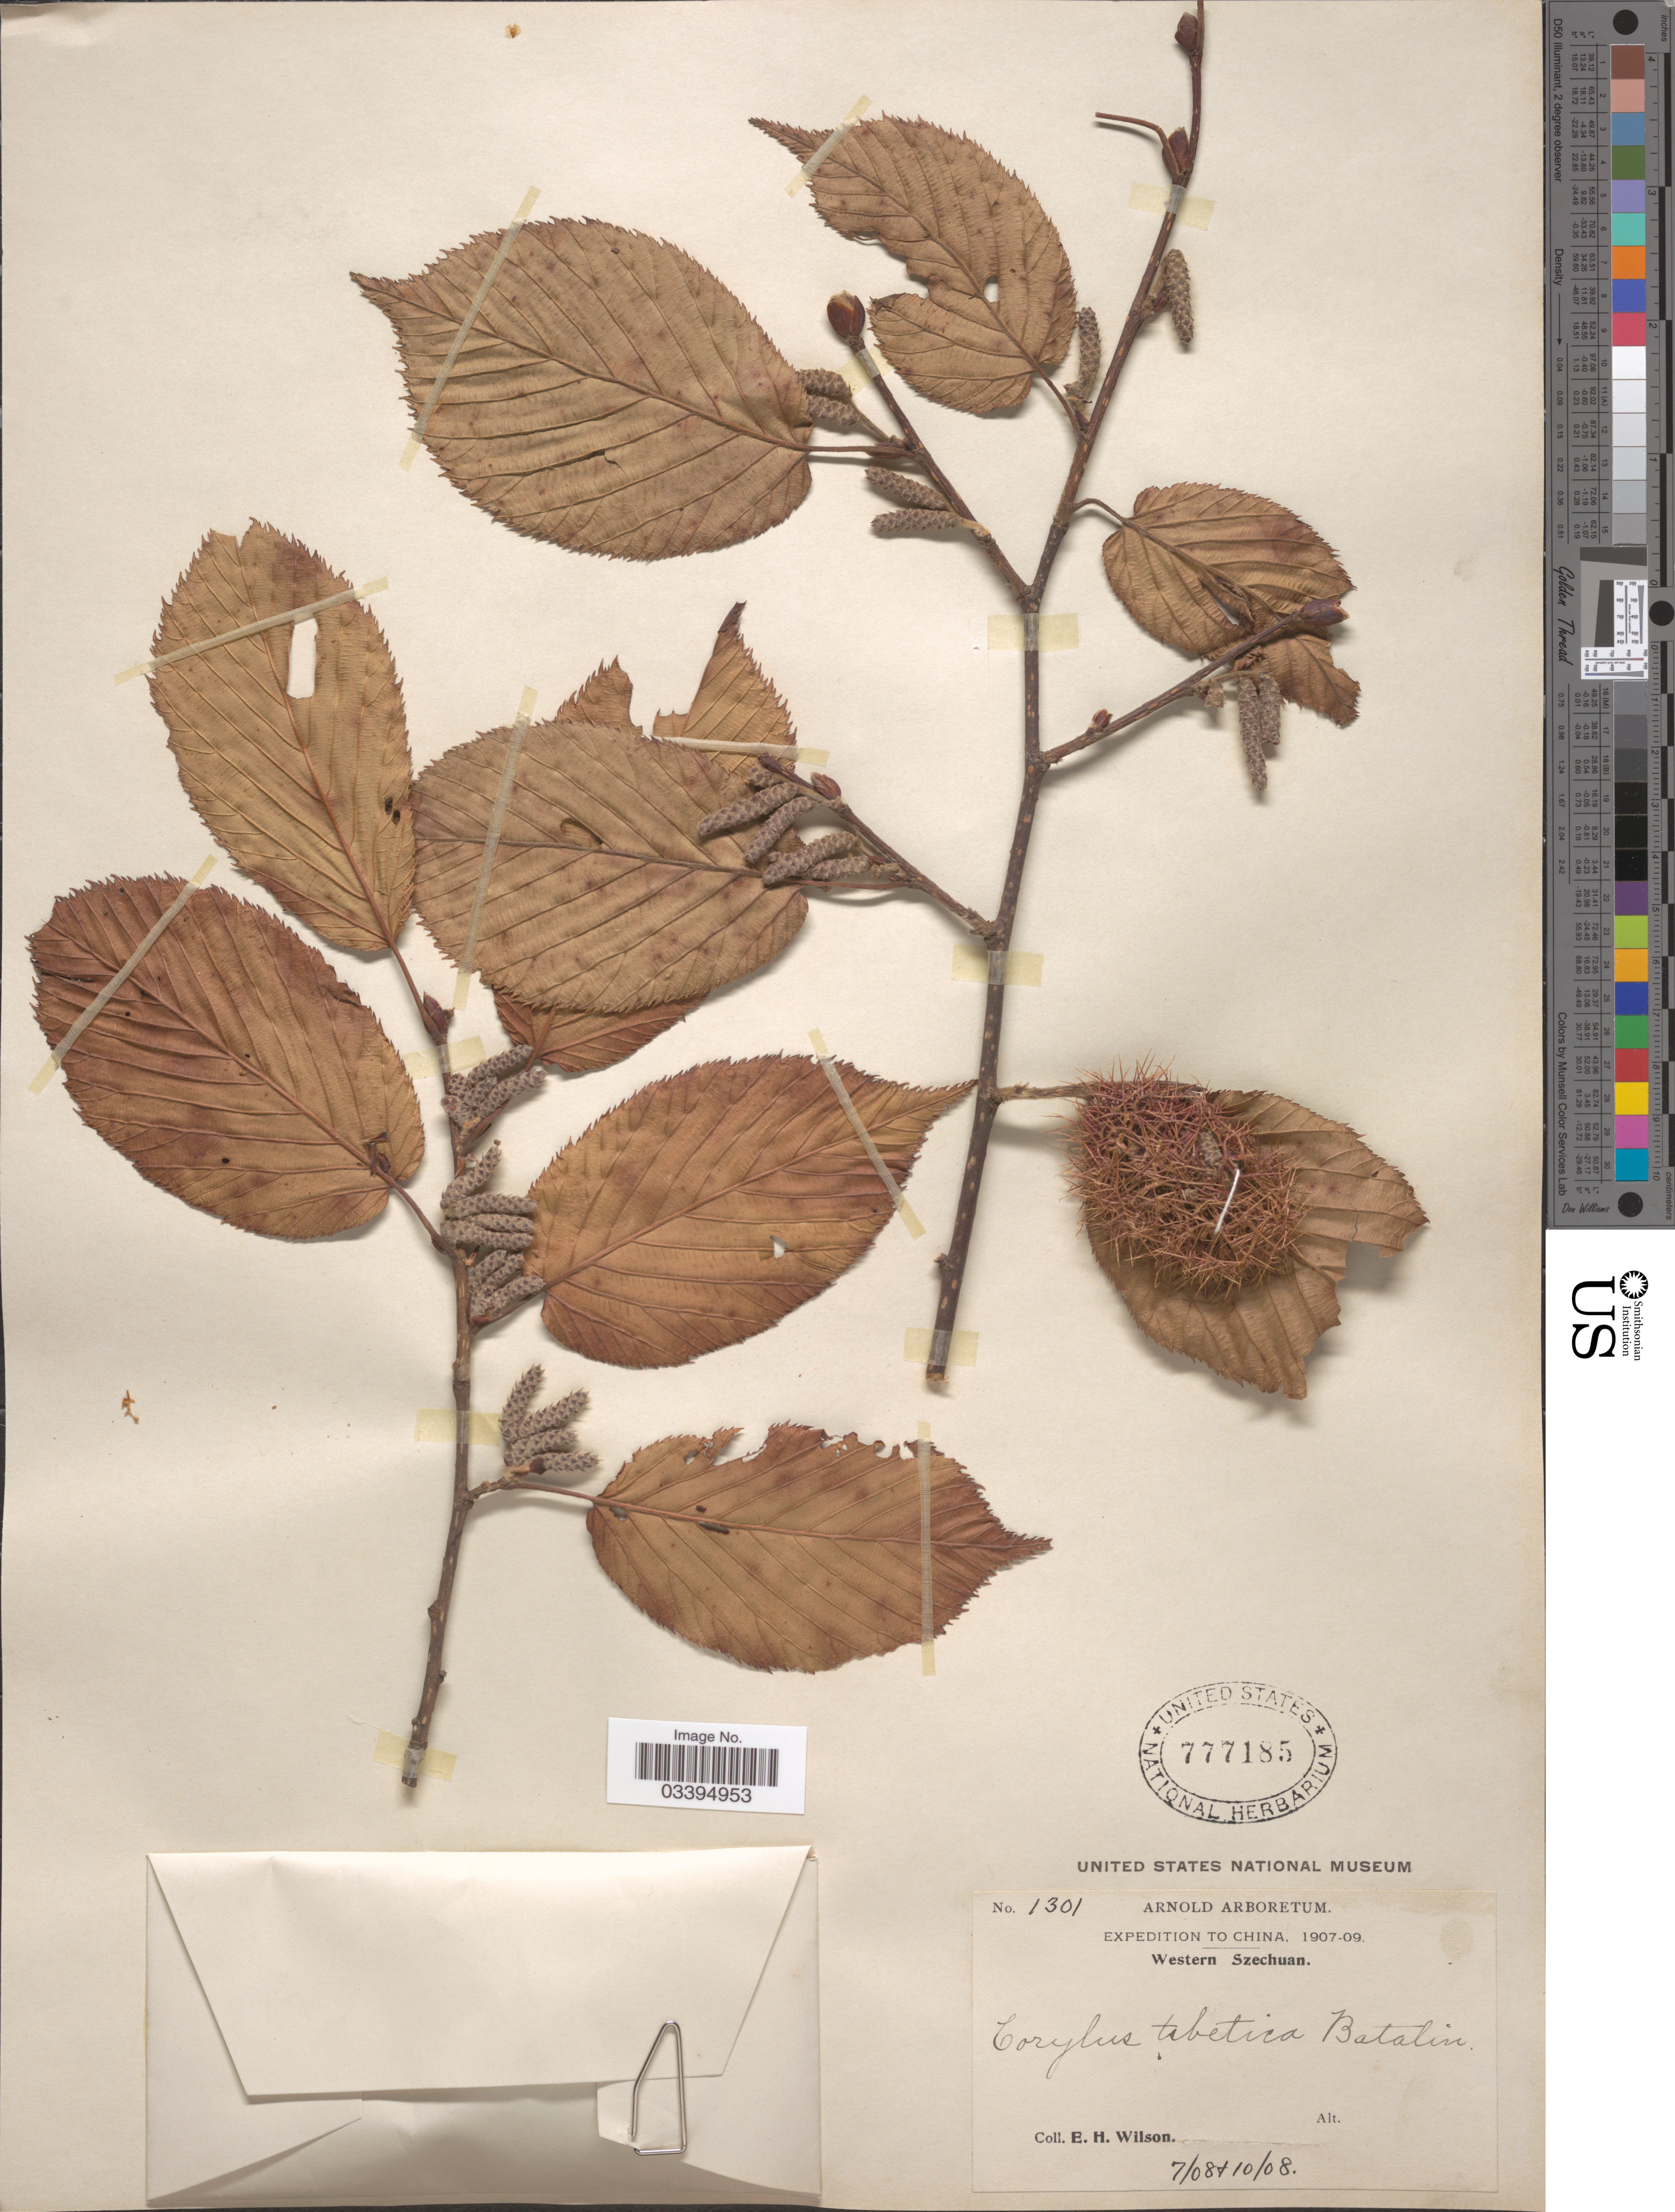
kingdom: Plantae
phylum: Tracheophyta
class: Magnoliopsida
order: Fagales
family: Betulaceae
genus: Corylus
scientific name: Corylus tibetica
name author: Batalin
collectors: E. Wilson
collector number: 1301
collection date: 1908-07/1908-10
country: China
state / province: Sichuan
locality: Western Szechuan.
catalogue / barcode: US 777185